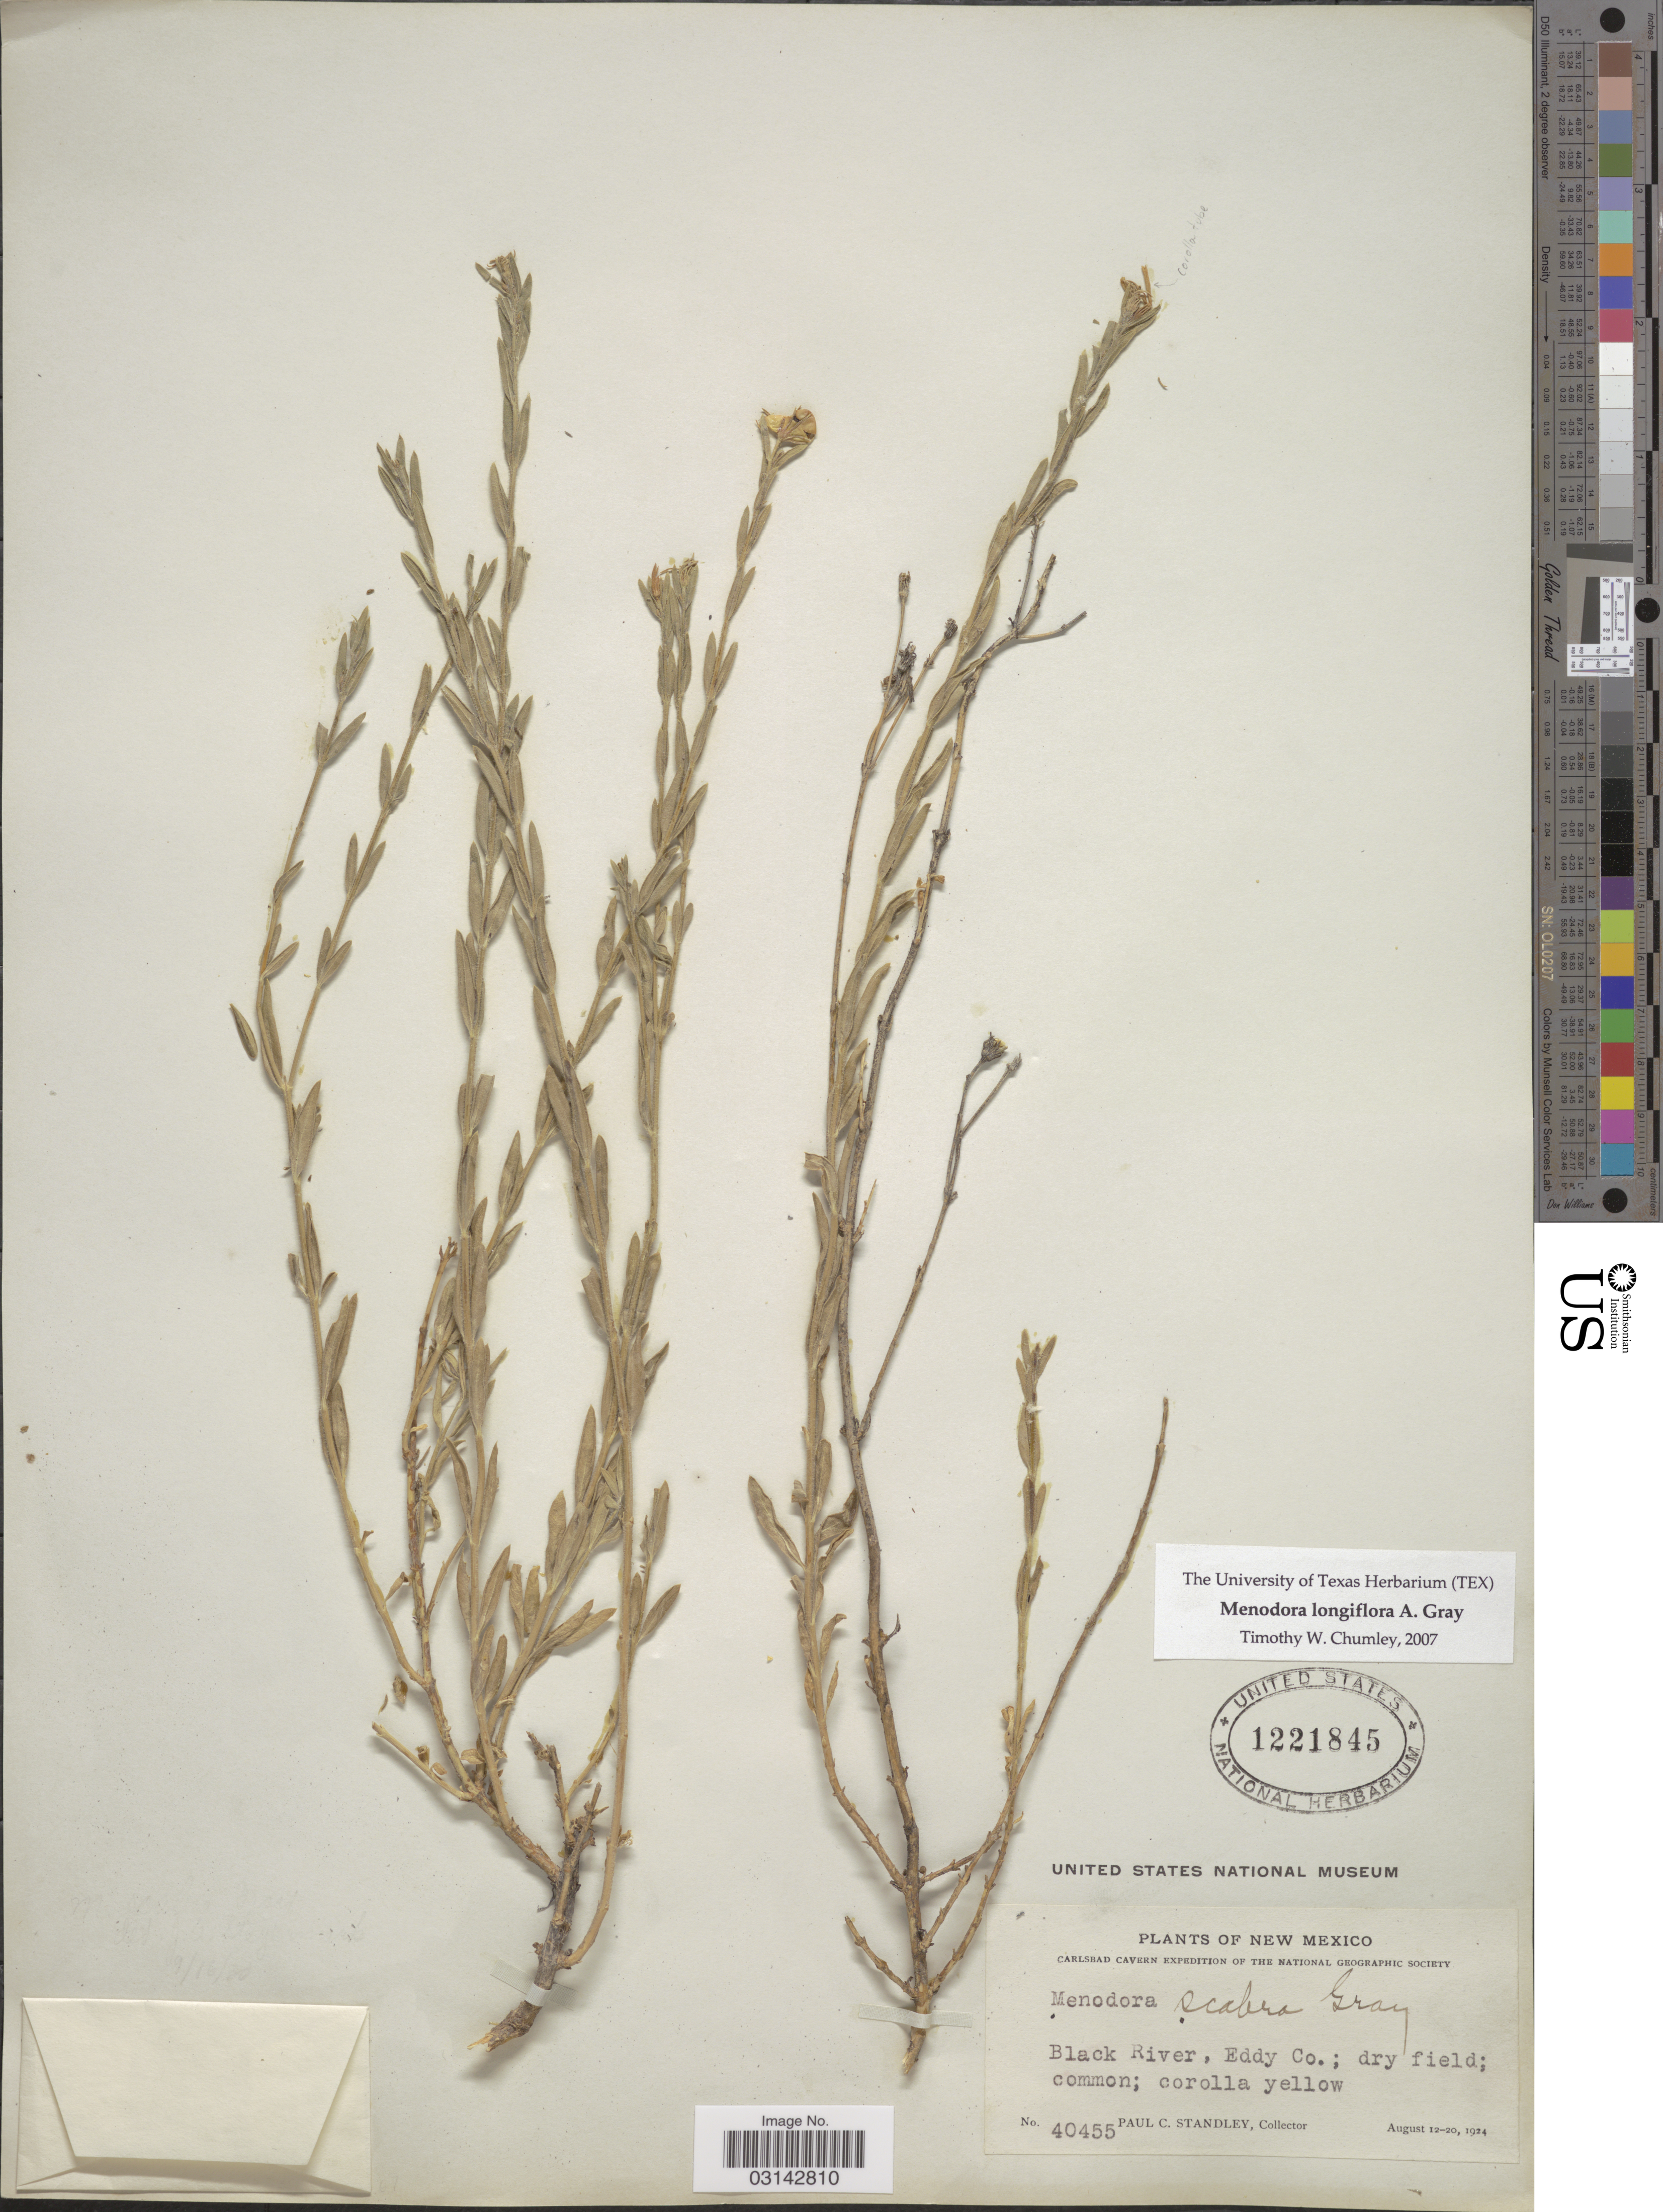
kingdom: Plantae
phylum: Tracheophyta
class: Magnoliopsida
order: Lamiales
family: Oleaceae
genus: Menodora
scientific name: Menodora longiflora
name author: A. Gray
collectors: P. C. Standley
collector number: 40455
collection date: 1924-08-12/1924-08-20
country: United States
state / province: New Mexico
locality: Black River, Eddy Co. Carlsbad Cavern.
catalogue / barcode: US 1221845